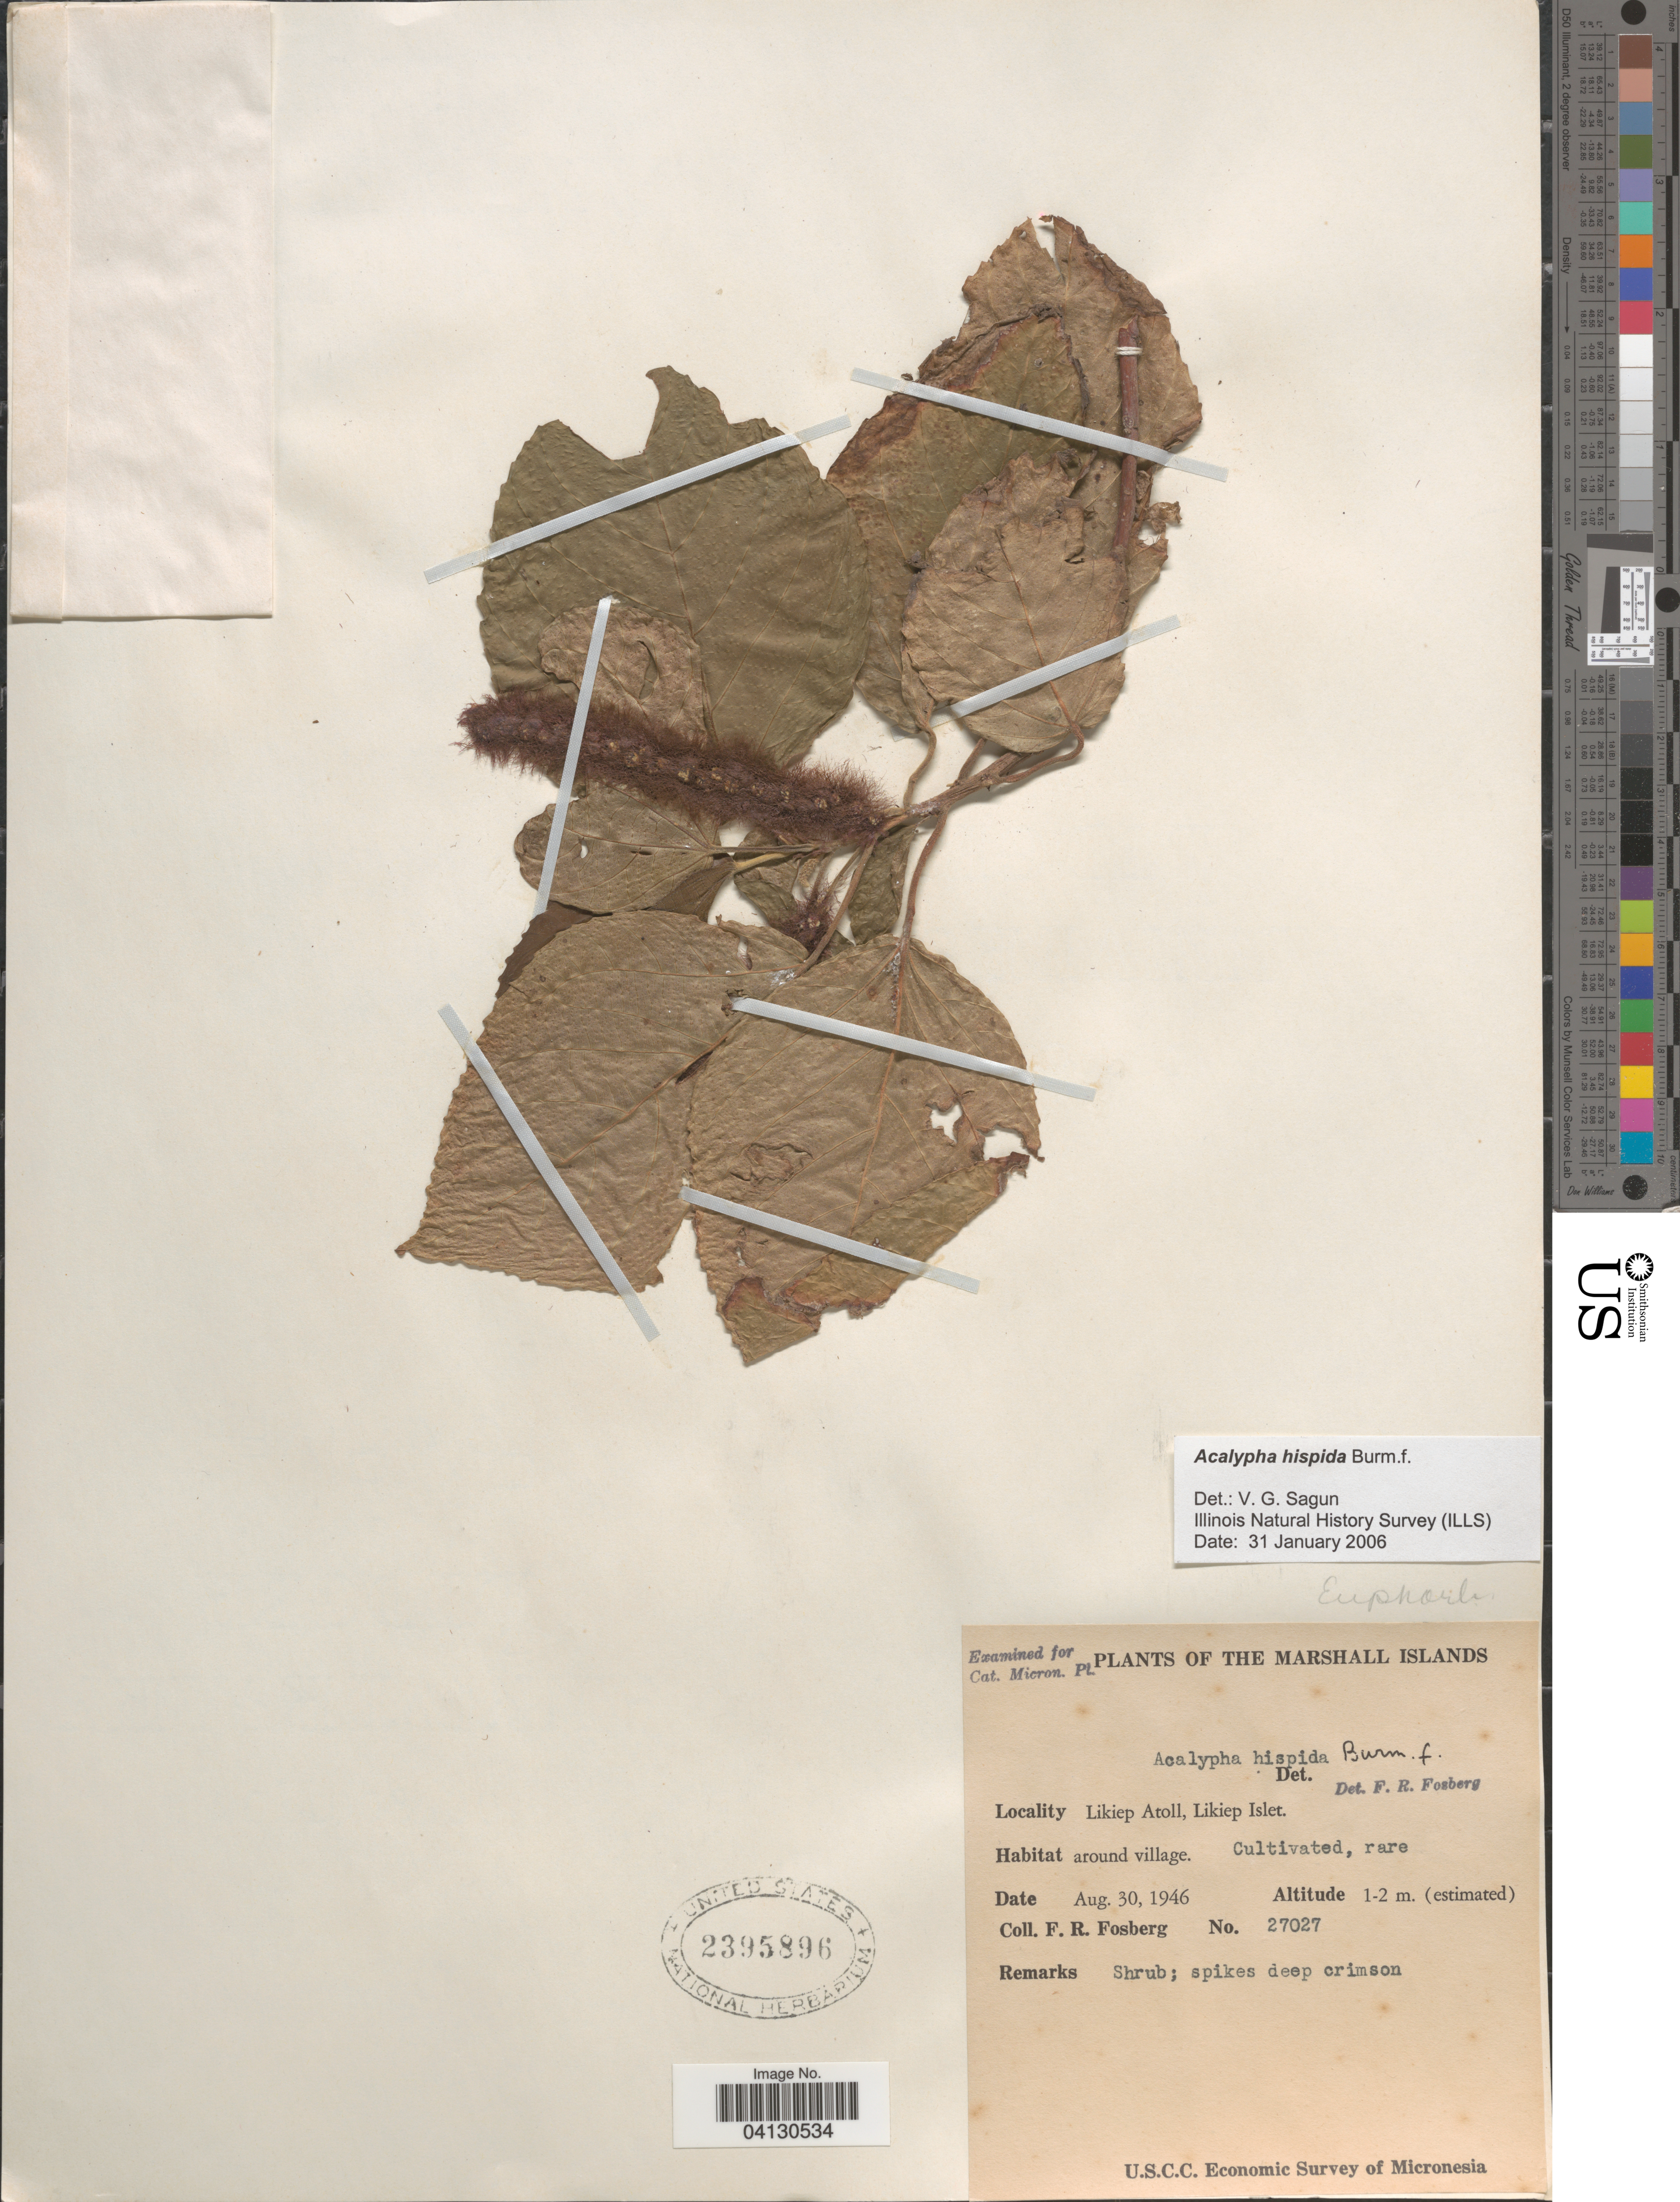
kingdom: Plantae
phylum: Tracheophyta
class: Magnoliopsida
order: Malpighiales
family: Euphorbiaceae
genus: Acalypha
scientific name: Acalypha hispida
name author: Burm. f.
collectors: F. R. Fosberg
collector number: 27027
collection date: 1946-08-30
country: Marshall Islands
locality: Likiep Atoll, Likiep Islet. Around village. Cultivated, rare. U.S.C.C. Economic Survey of Micronesia.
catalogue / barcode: US 2395896